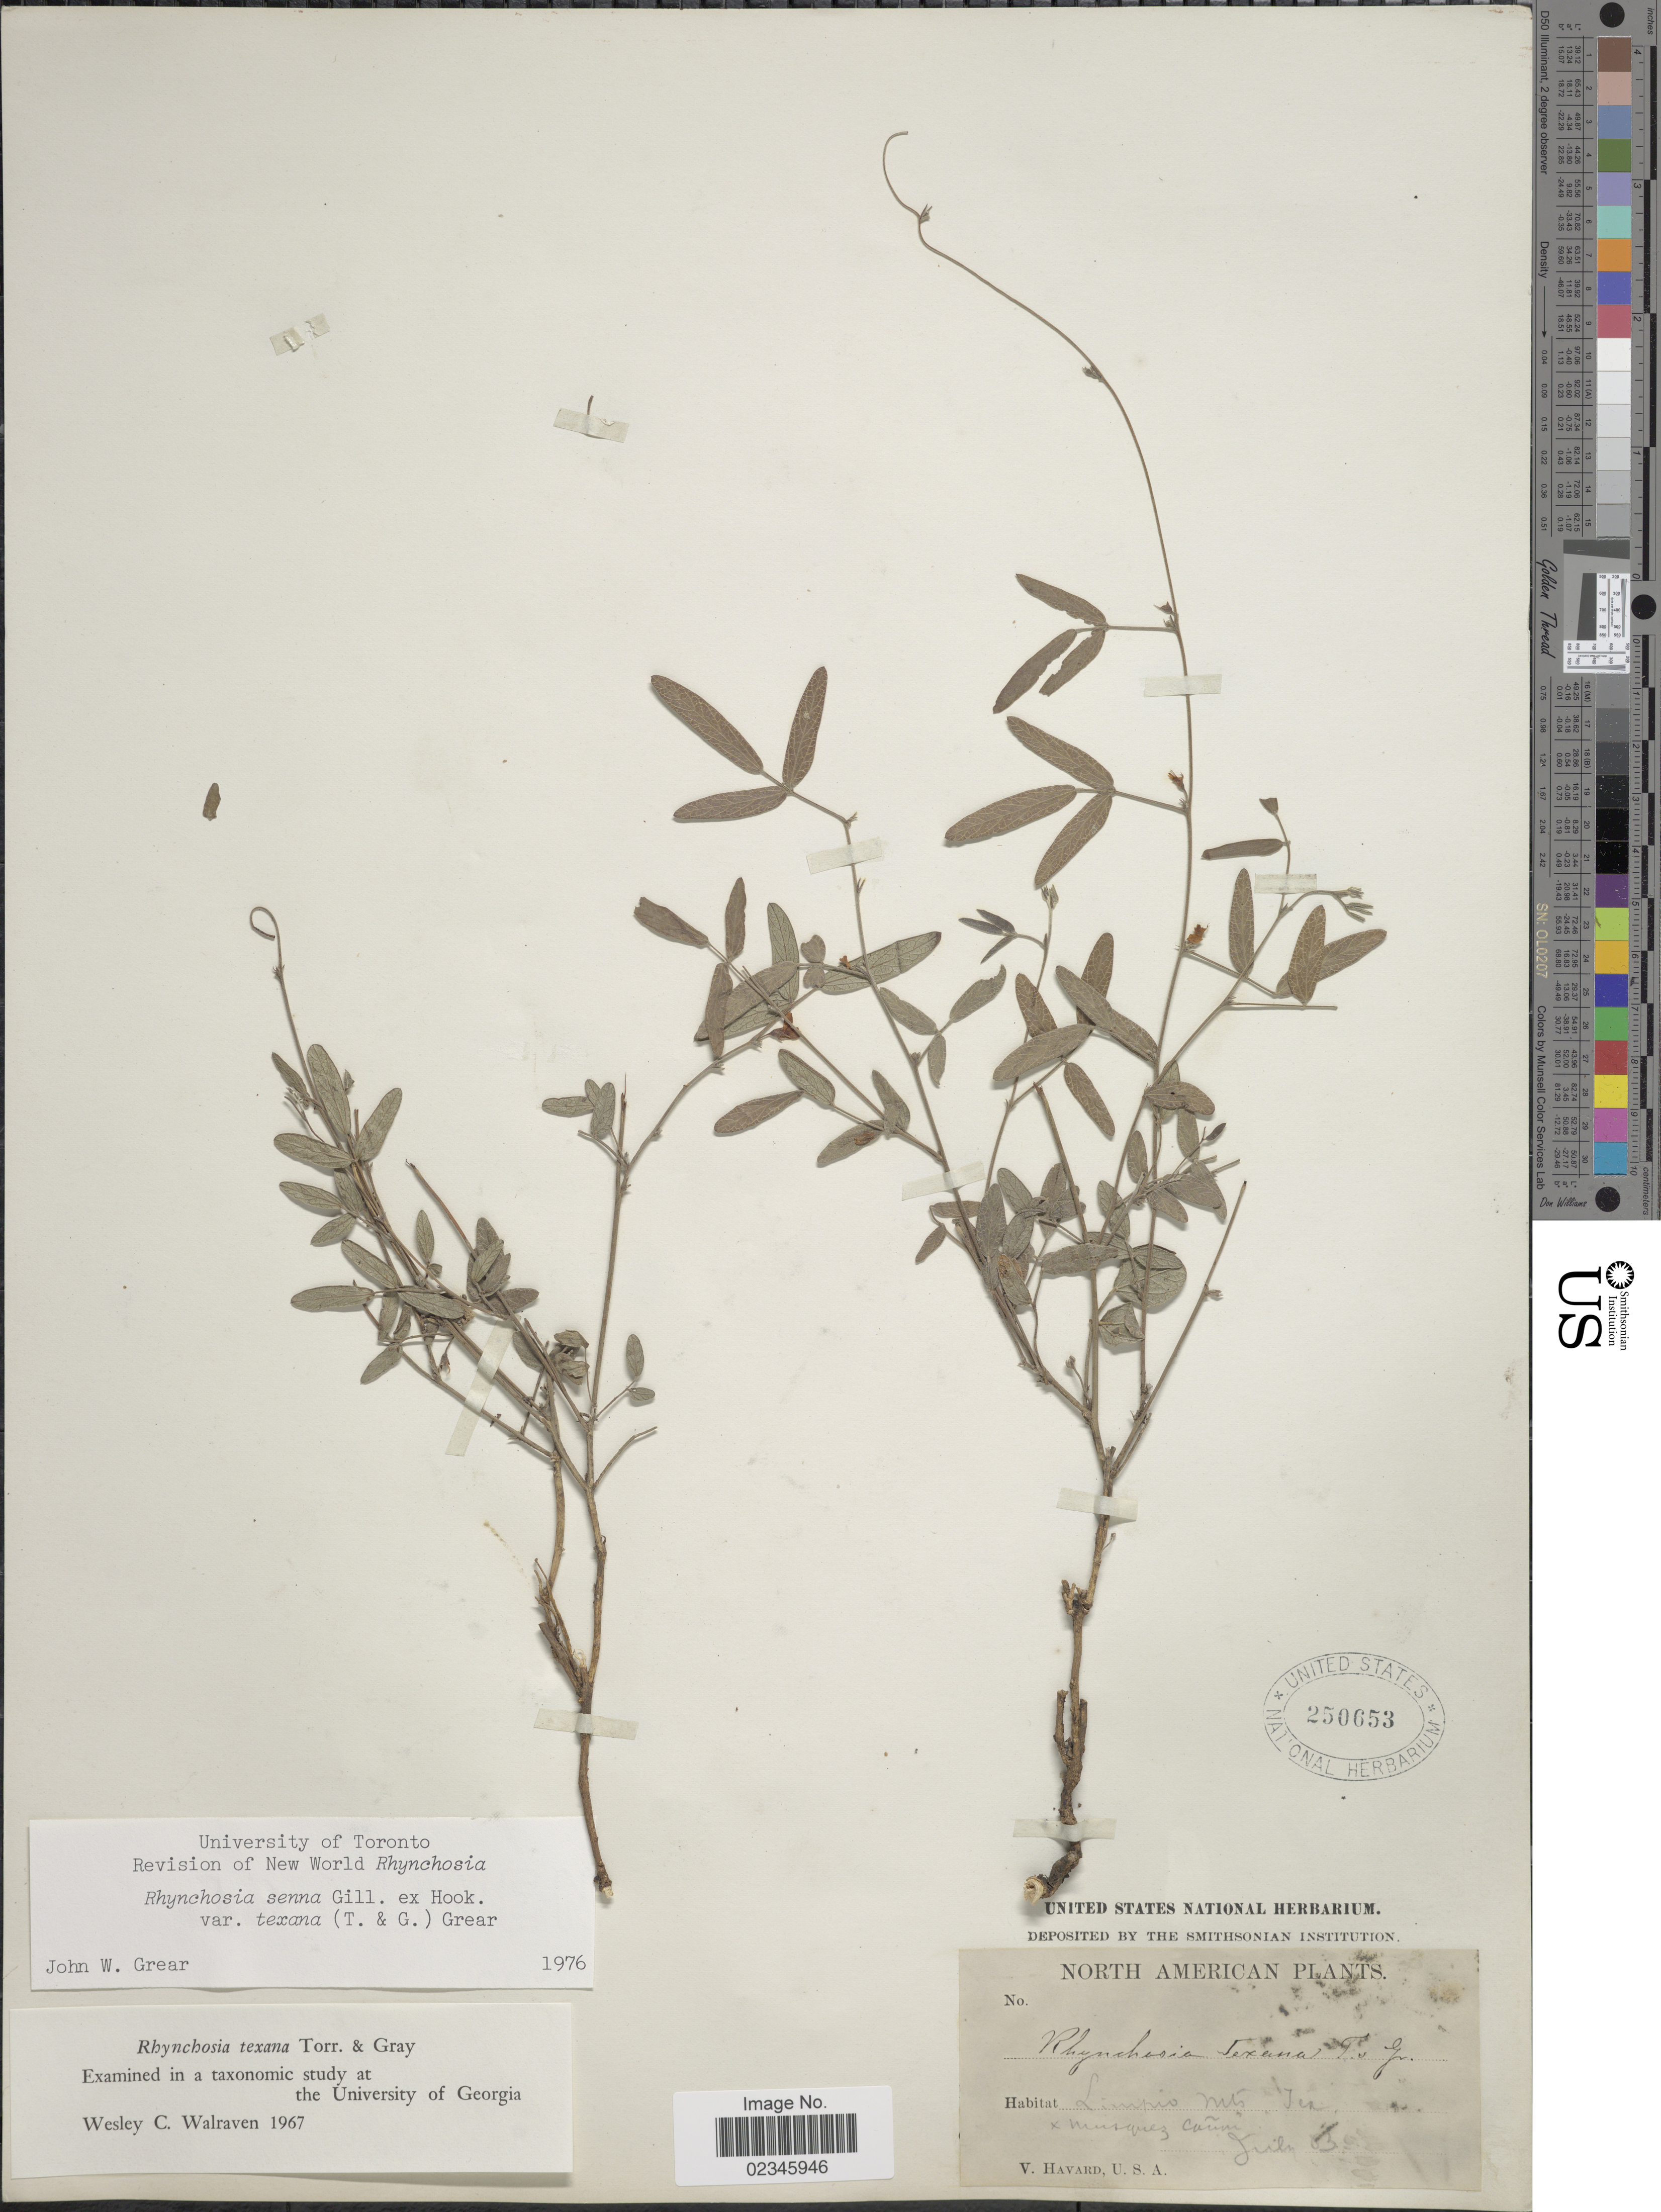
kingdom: Plantae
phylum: Tracheophyta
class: Magnoliopsida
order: Fabales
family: Fabaceae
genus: Rhynchosia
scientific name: Rhynchosia senna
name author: Gillies ex Hook.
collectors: V. Havard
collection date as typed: Transcribed d/m/y: /7/83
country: United States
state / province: Texas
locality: Limpio Mts., Muzquiz canon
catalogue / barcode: US 250653